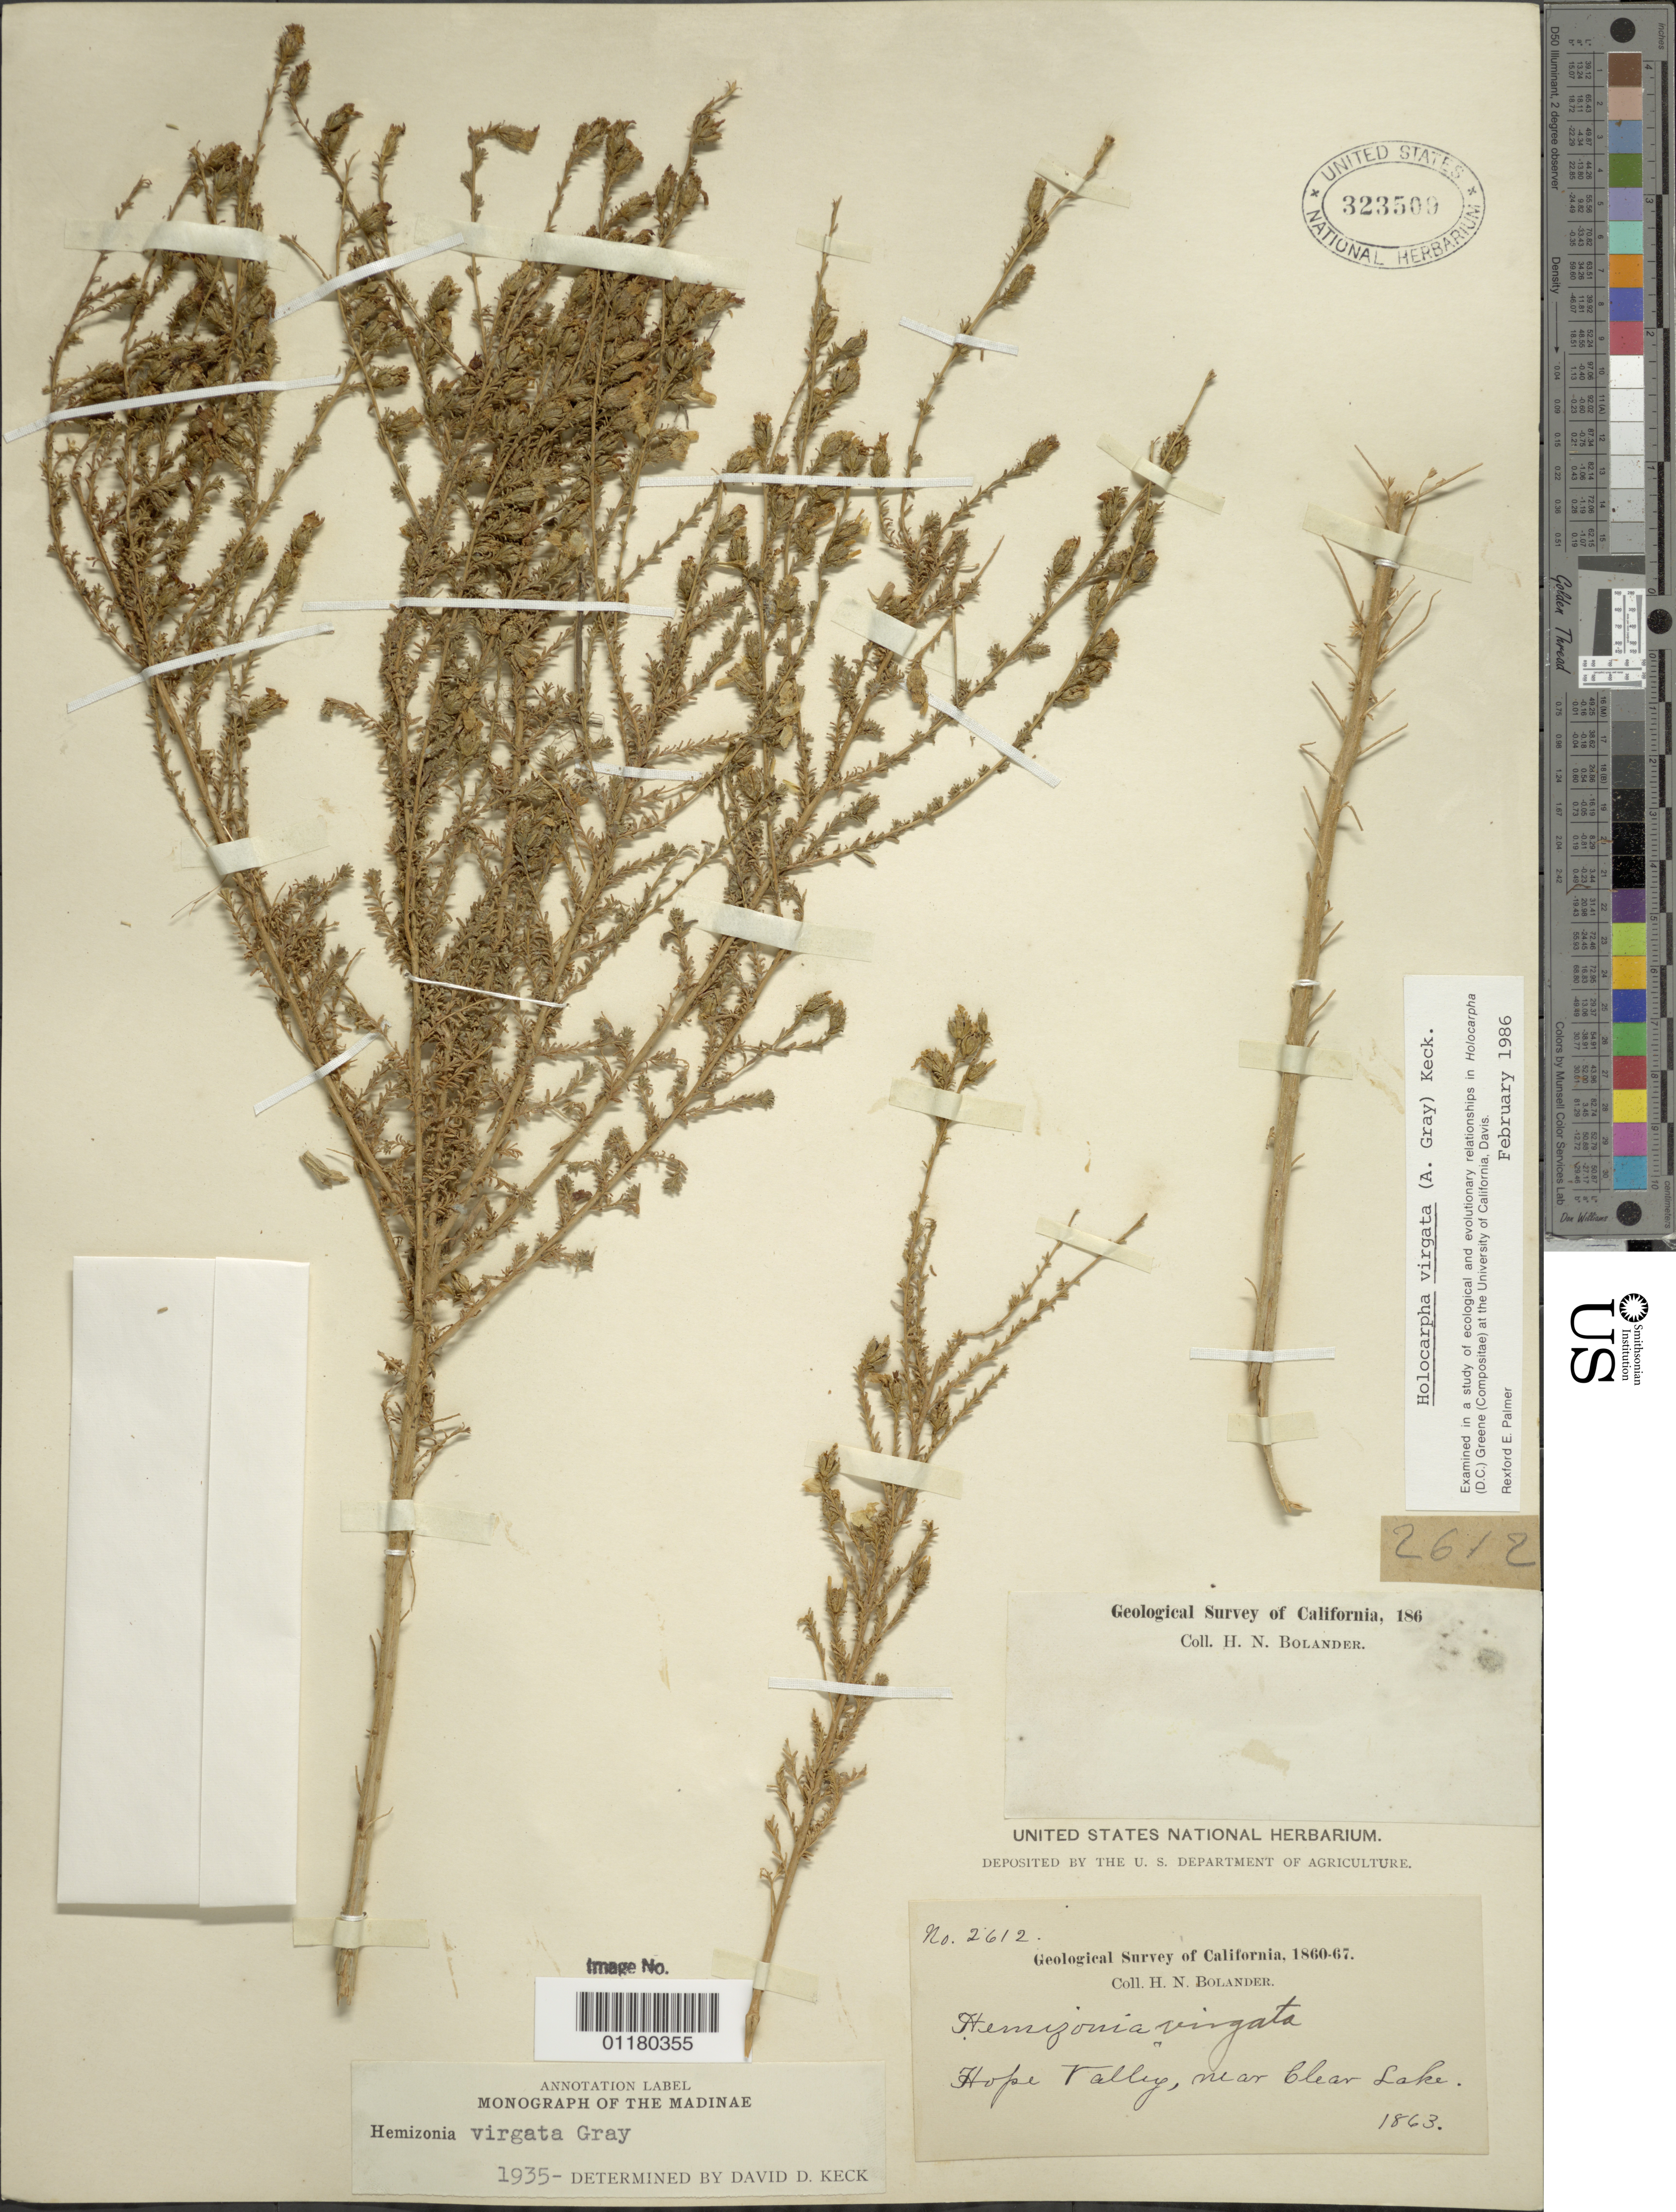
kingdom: Plantae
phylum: Tracheophyta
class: Magnoliopsida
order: Asterales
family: Asteraceae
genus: Holocarpha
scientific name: Holocarpha virgata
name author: (A. Gray) D.D. Keck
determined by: Palmer, R. E.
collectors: H. Bolander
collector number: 2612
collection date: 1863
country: United States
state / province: California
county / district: Lake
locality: Hope Valley, near Clear Lake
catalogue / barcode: US 323509